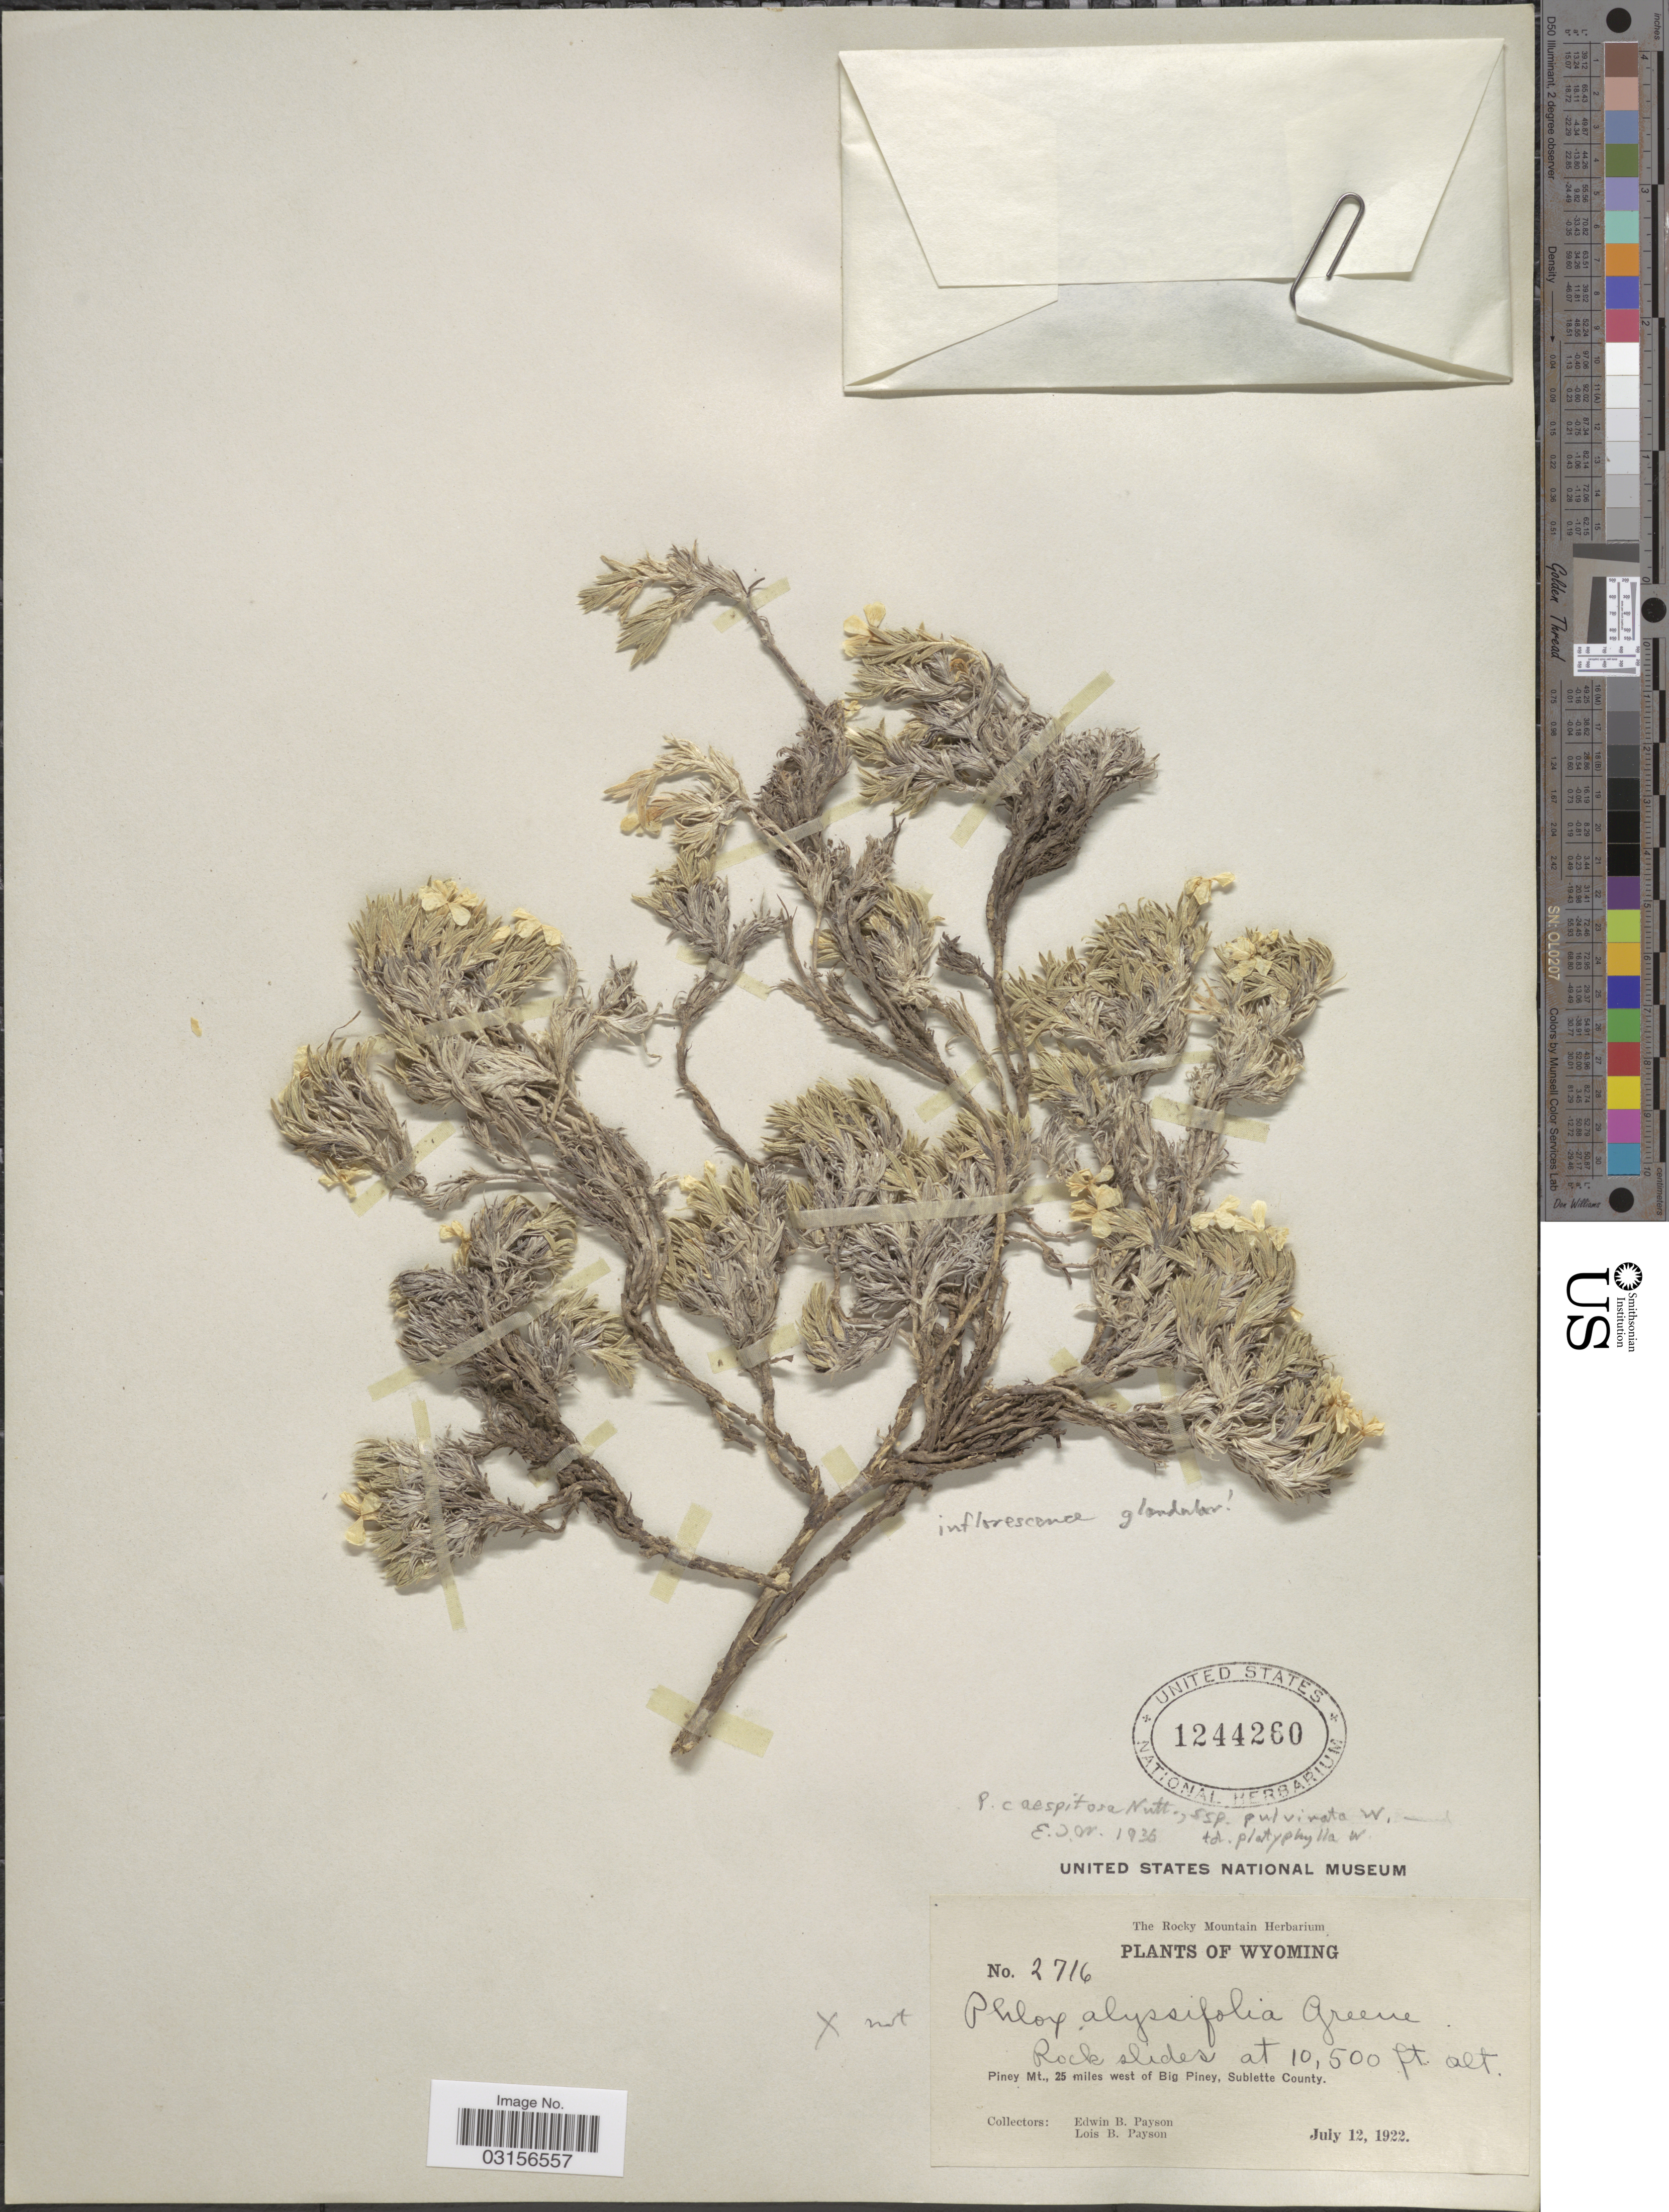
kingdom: Plantae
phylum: Tracheophyta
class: Magnoliopsida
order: Ericales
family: Polemoniaceae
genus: Phlox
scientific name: Phlox condensata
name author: (A. Gray) E.E. Nelson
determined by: Mayfield, M. H.; Ferguson, C. J.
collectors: E. B. Payson & L. Payson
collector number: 2716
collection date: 1922-07-12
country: United States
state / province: Wyoming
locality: Rock slides. Piney Mt., 25 miles west of Big Piney, Sublette County.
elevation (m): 3200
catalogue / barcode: US 1244260